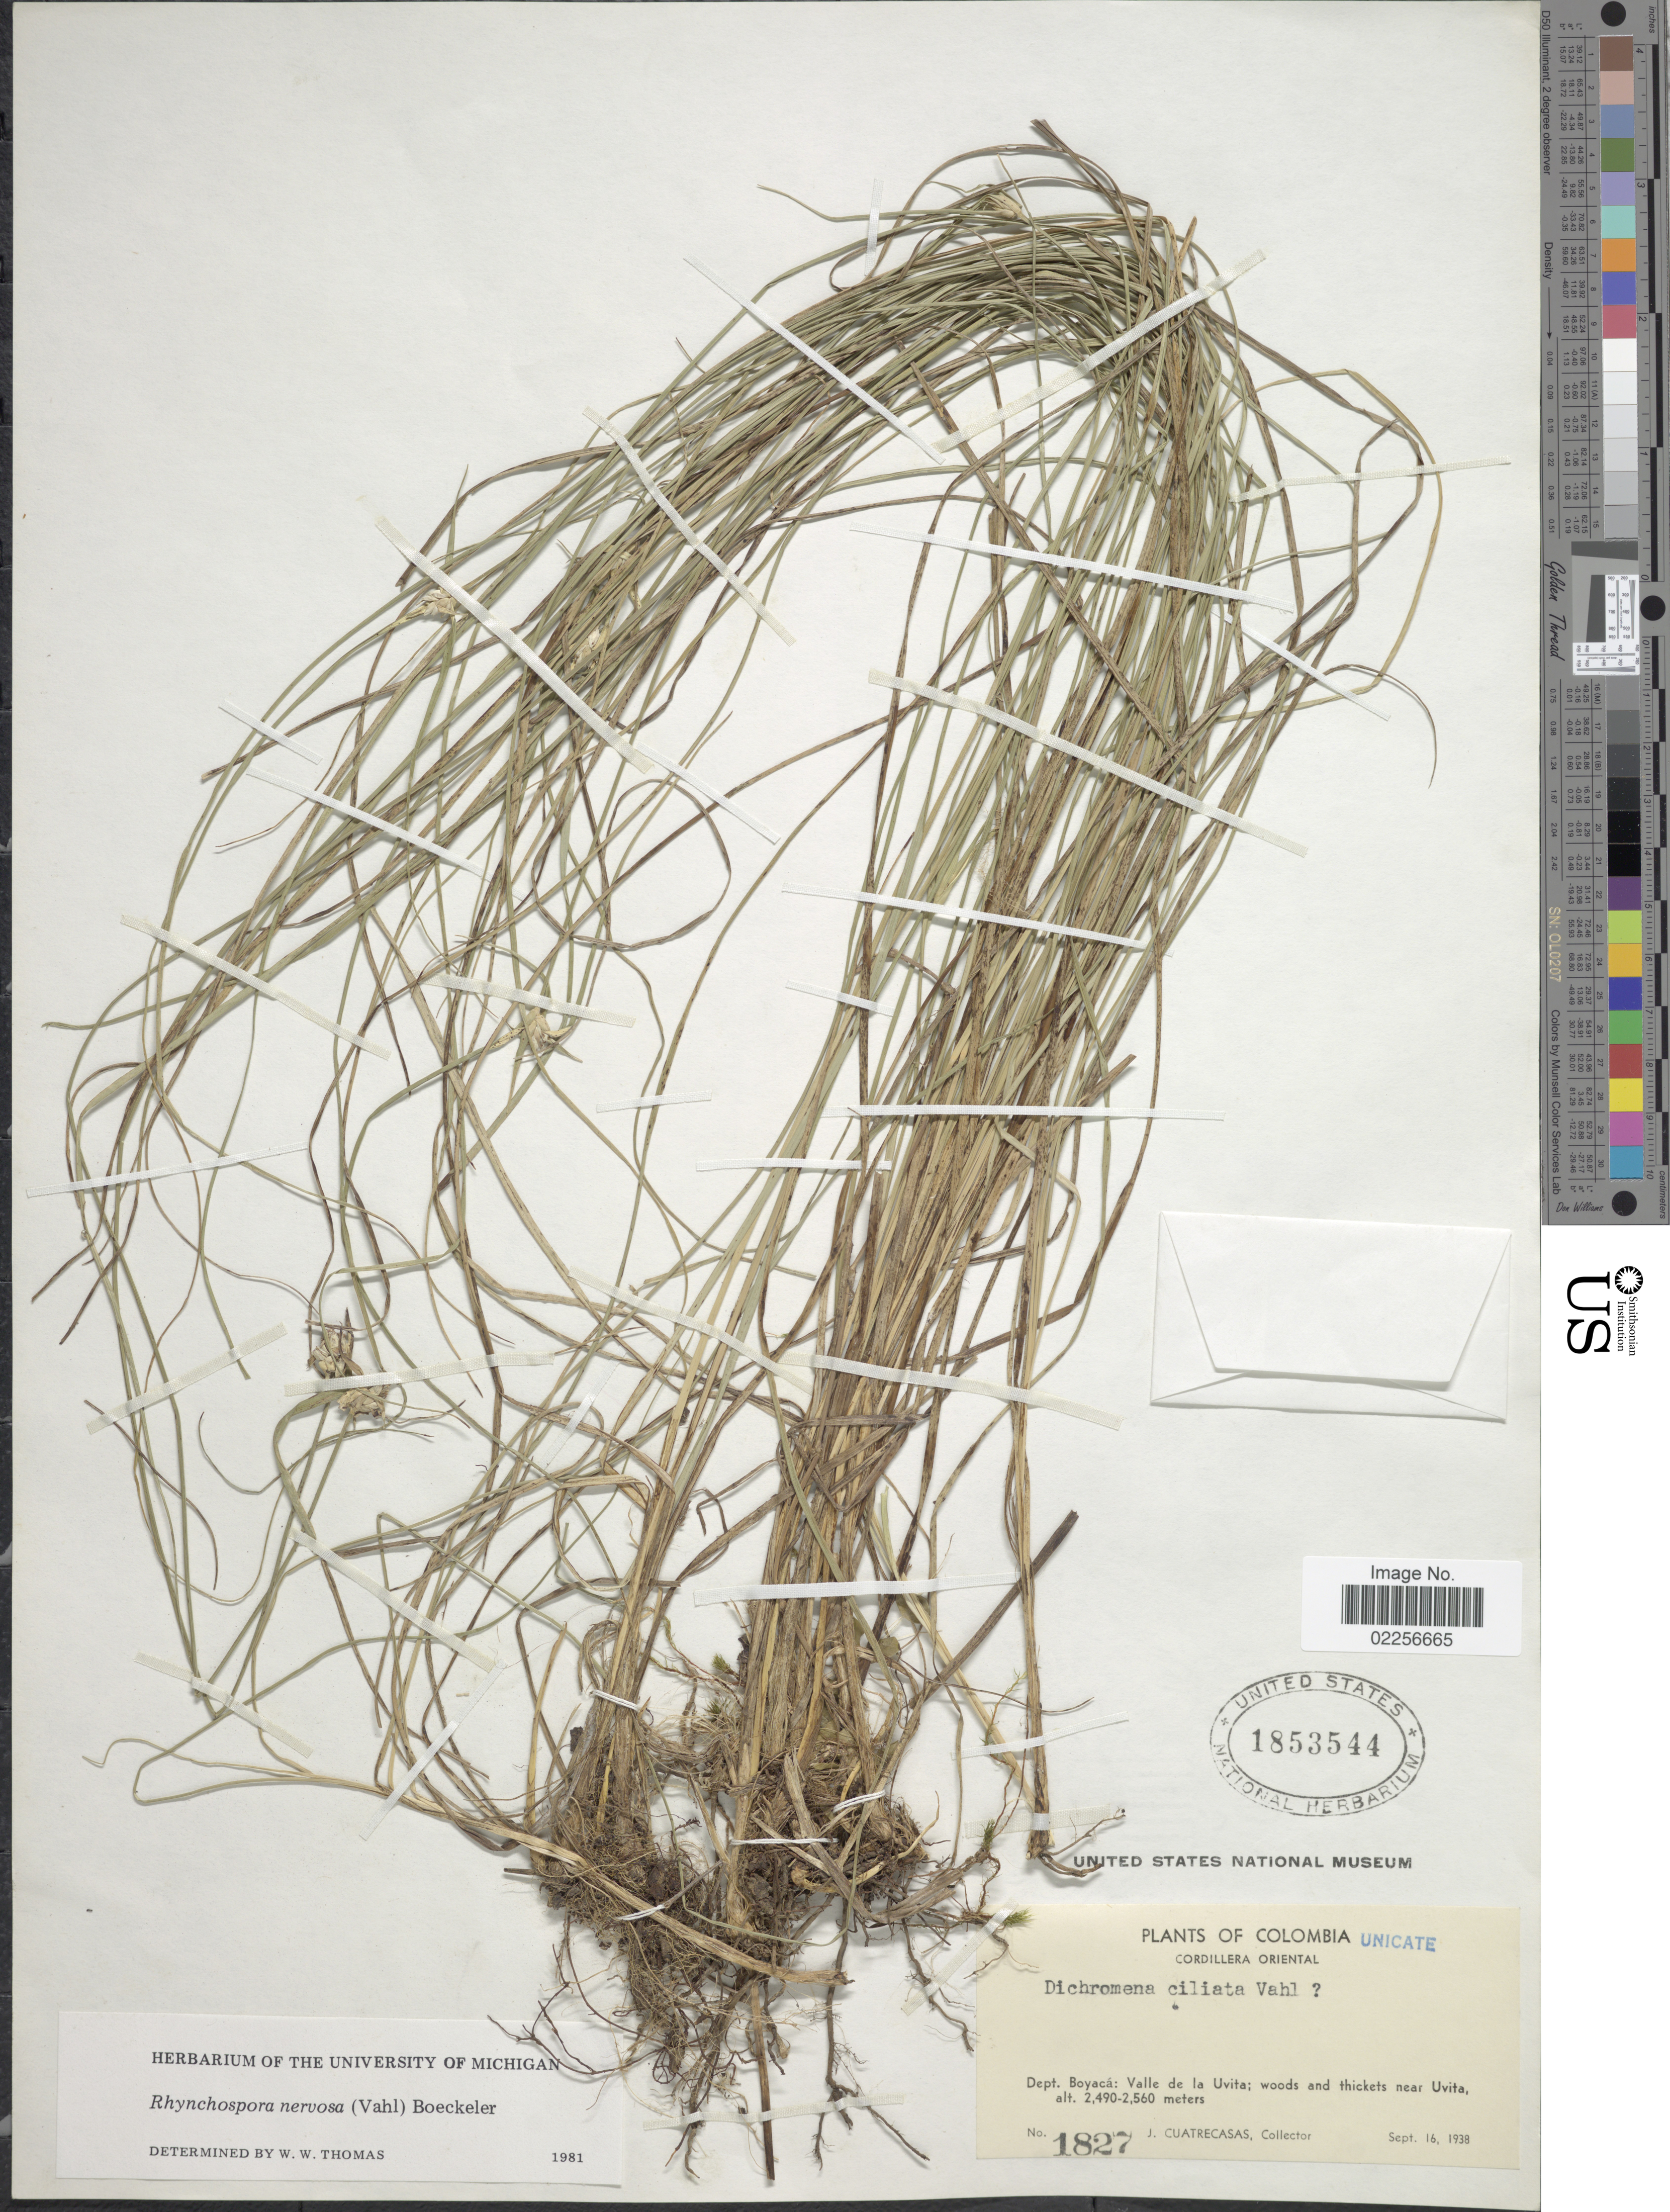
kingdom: Plantae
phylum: Tracheophyta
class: Liliopsida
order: Poales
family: Cyperaceae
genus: Rhynchospora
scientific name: Rhynchospora nervosa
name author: (Vahl) Boeckeler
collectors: J. Cuatrecasas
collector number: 1827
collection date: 1938-09-16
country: Colombia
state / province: Boyacá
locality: Cordillera Oriental, Valle de la Uvita, near Uvita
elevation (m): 2490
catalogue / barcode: US 1853544